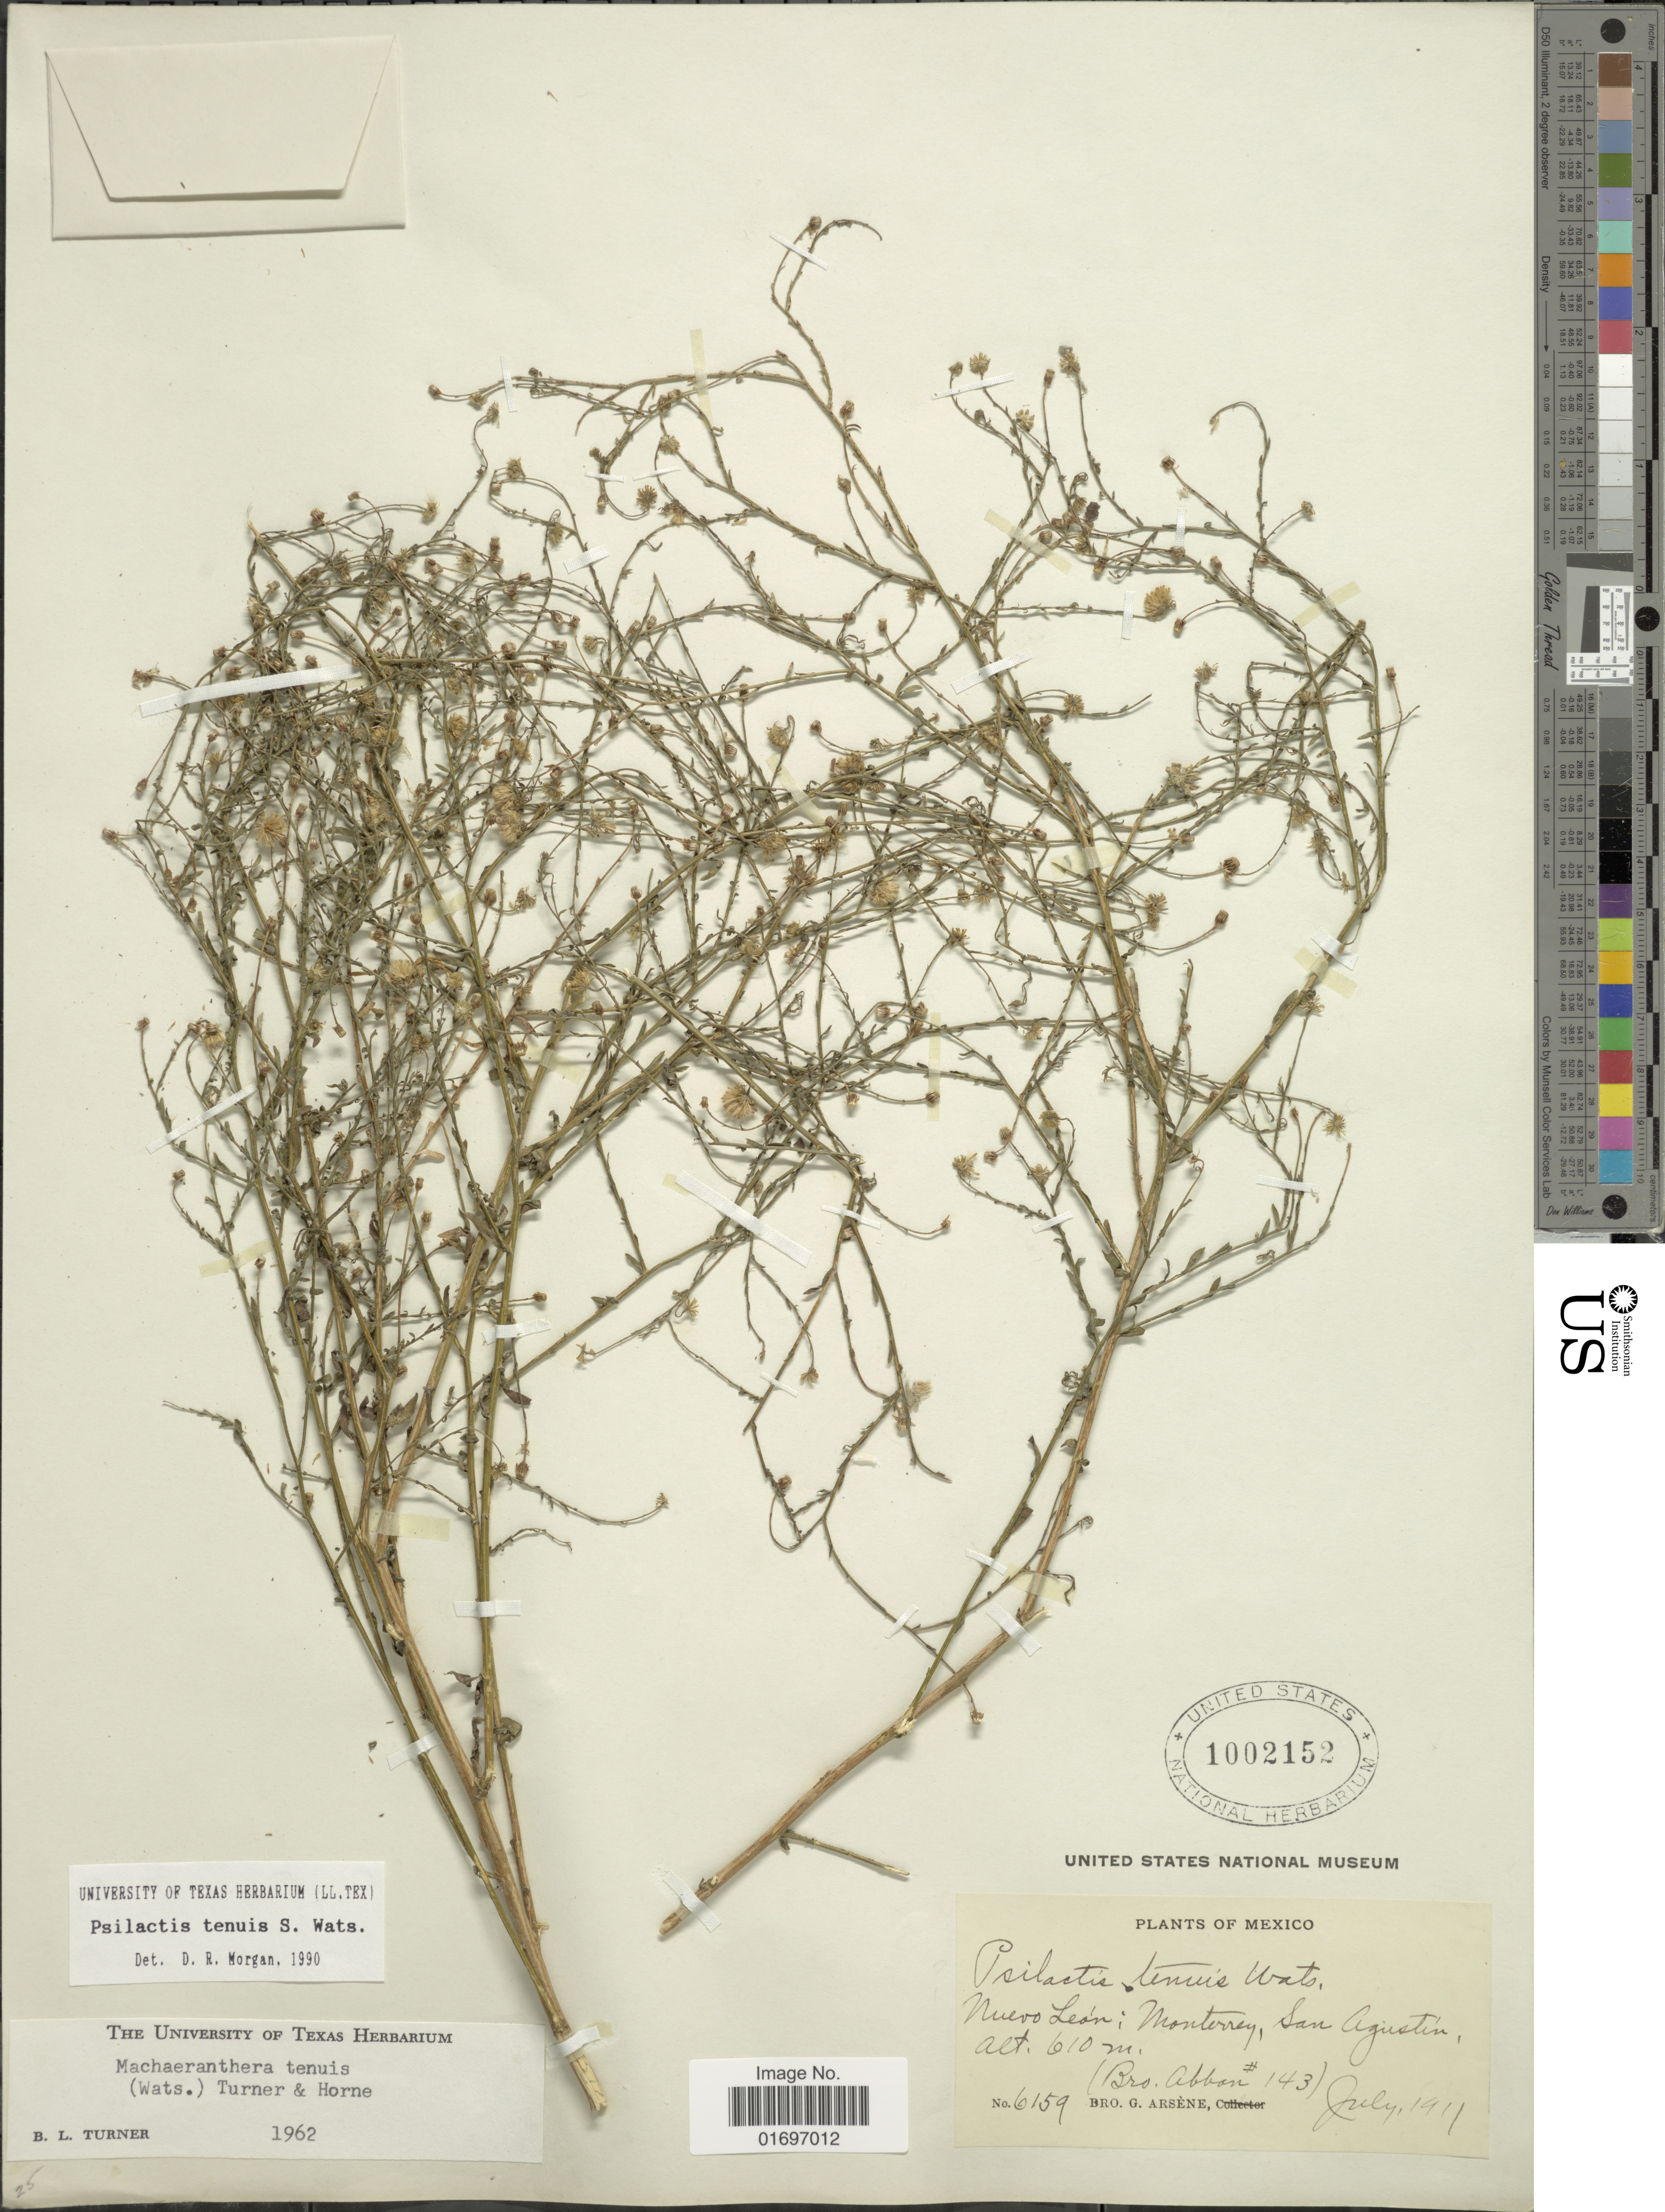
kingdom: Plantae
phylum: Tracheophyta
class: Magnoliopsida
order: Asterales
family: Asteraceae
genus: Psilactis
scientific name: Psilactis tenuis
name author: S. Watson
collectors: Bro. G. Arsène & Bro. Abbon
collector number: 6159/143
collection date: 1911-07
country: Mexico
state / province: Nuevo León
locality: Nuevo León; Monterey, San Agustin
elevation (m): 610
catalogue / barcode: US 1002152